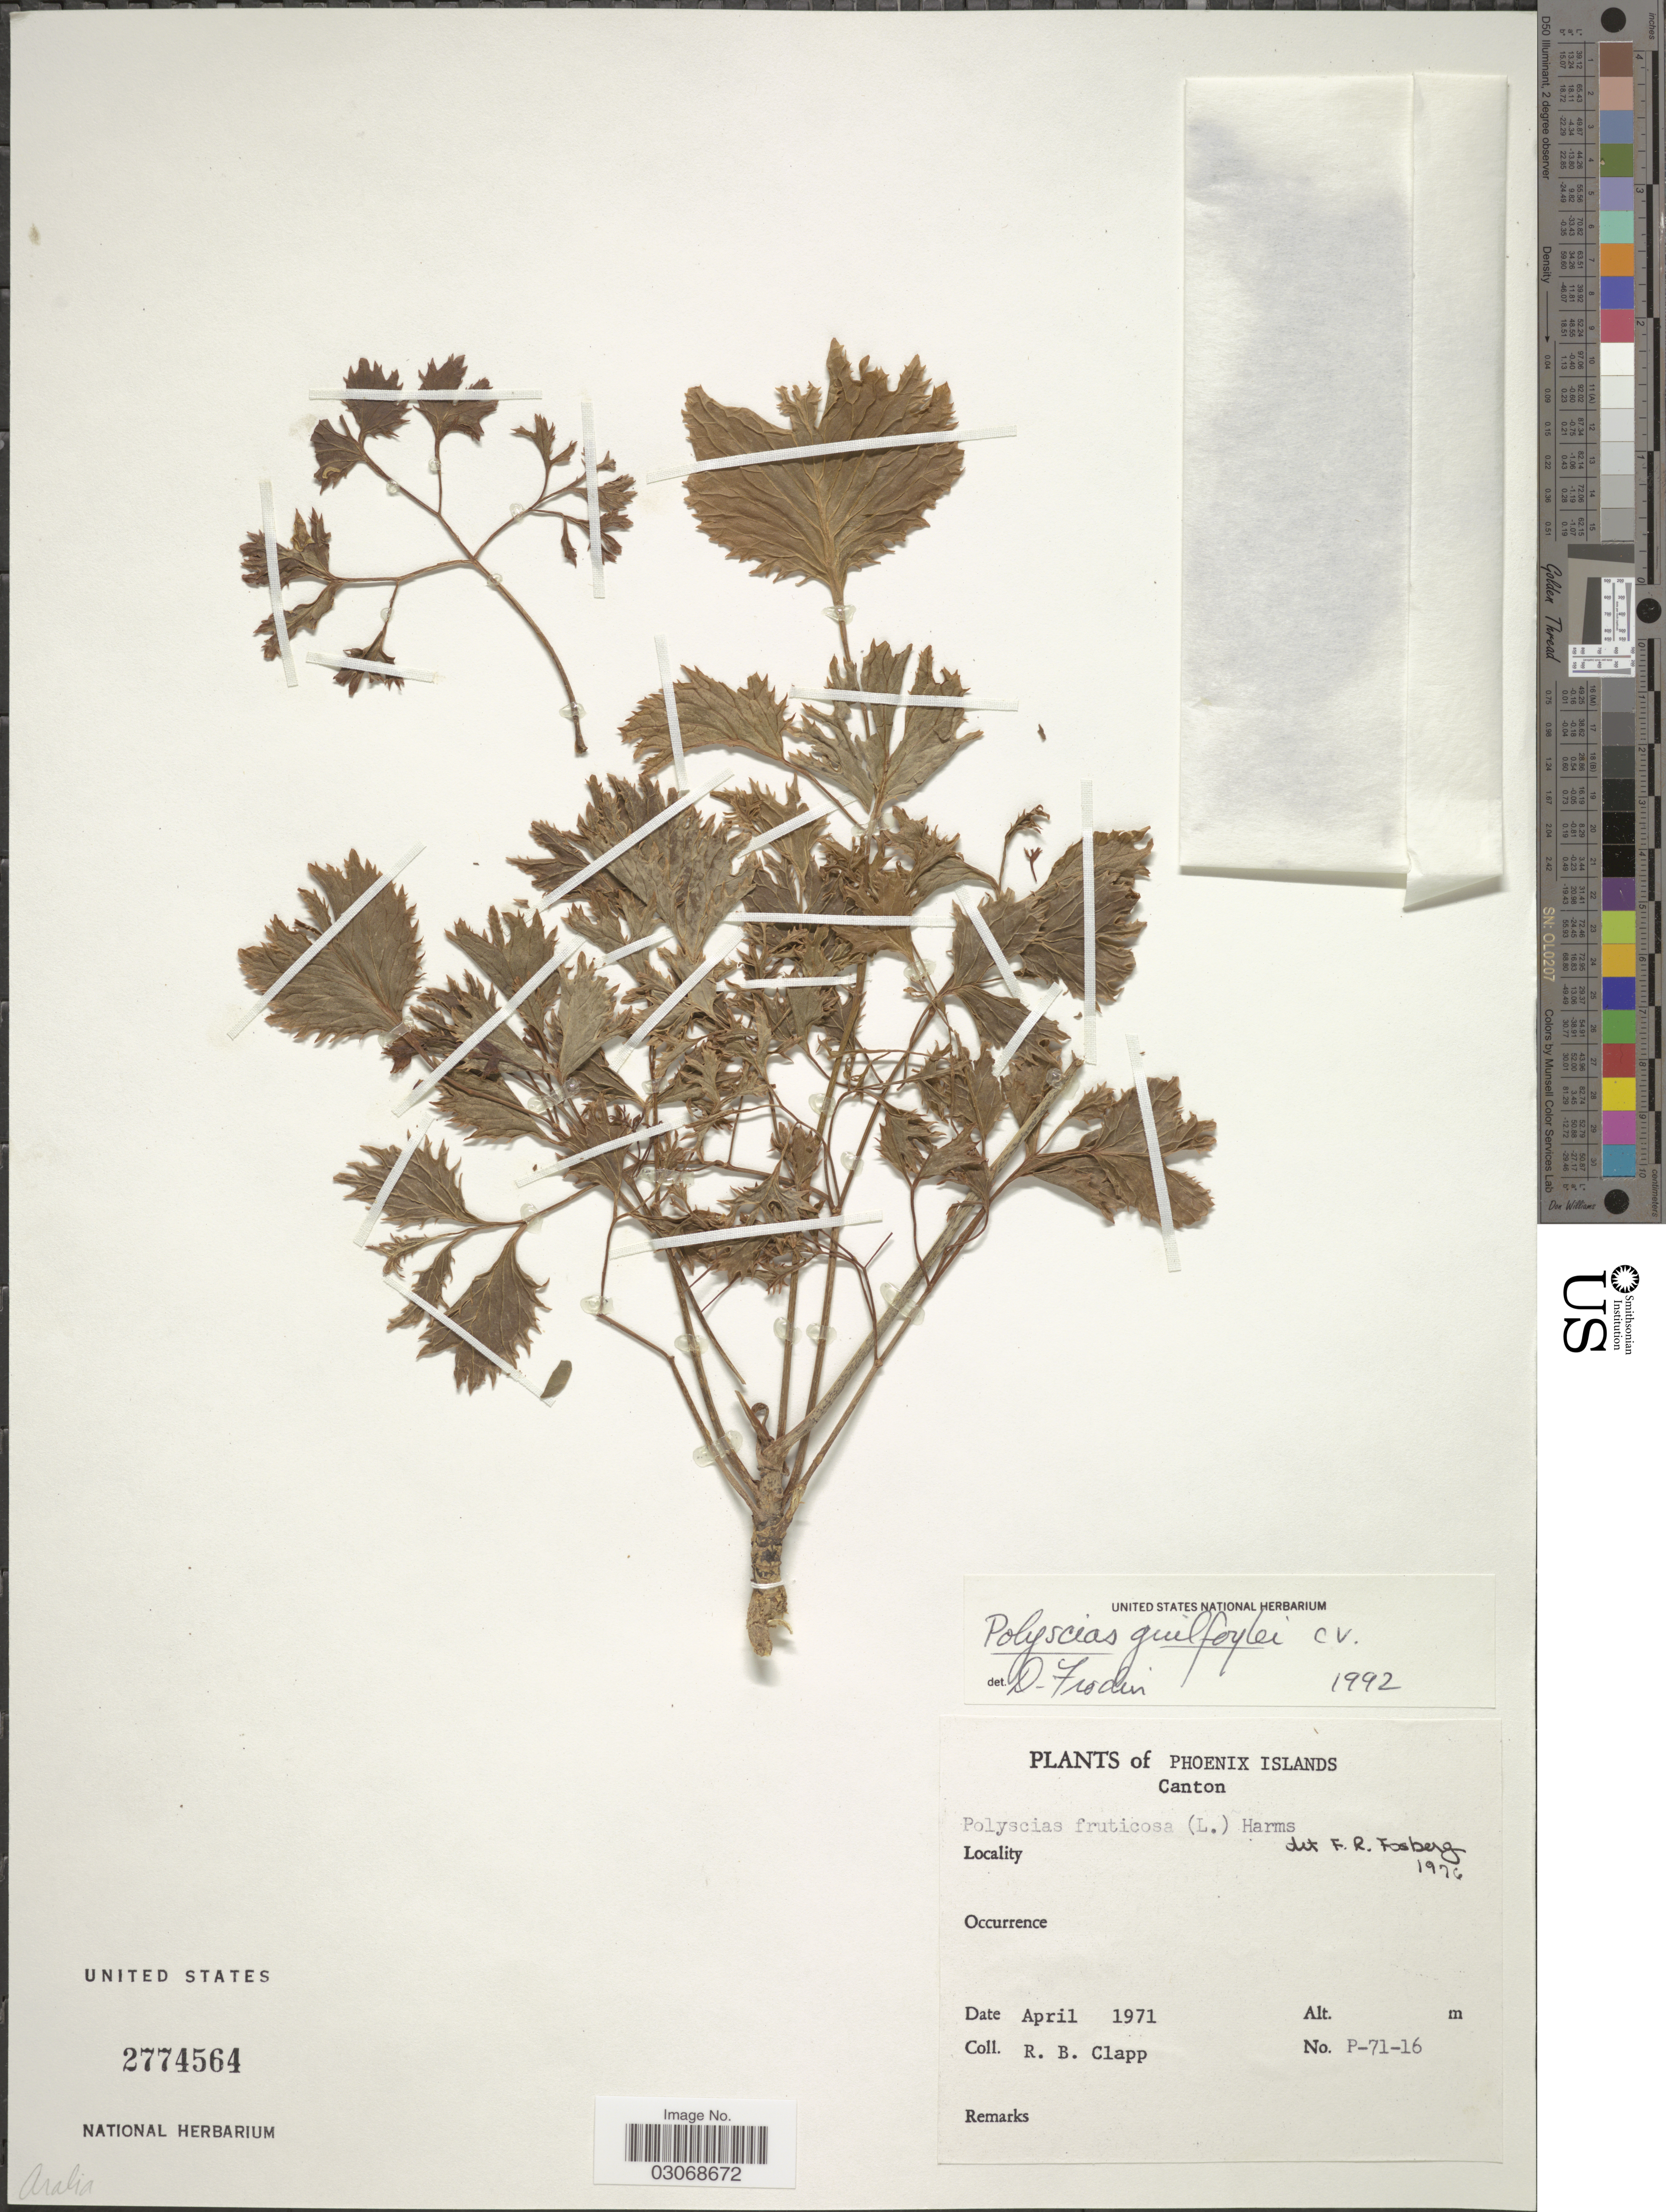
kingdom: Plantae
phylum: Tracheophyta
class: Magnoliopsida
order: Apiales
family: Araliaceae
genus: Polyscias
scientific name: Polyscias guilfoylei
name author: (W. Bull) L.H. Bailey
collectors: R. B. Clapp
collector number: P-71-16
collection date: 1971-04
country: Kiribati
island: Kanton [Canton] Atoll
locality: Phoenix Islands, Canton.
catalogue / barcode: US 2774564